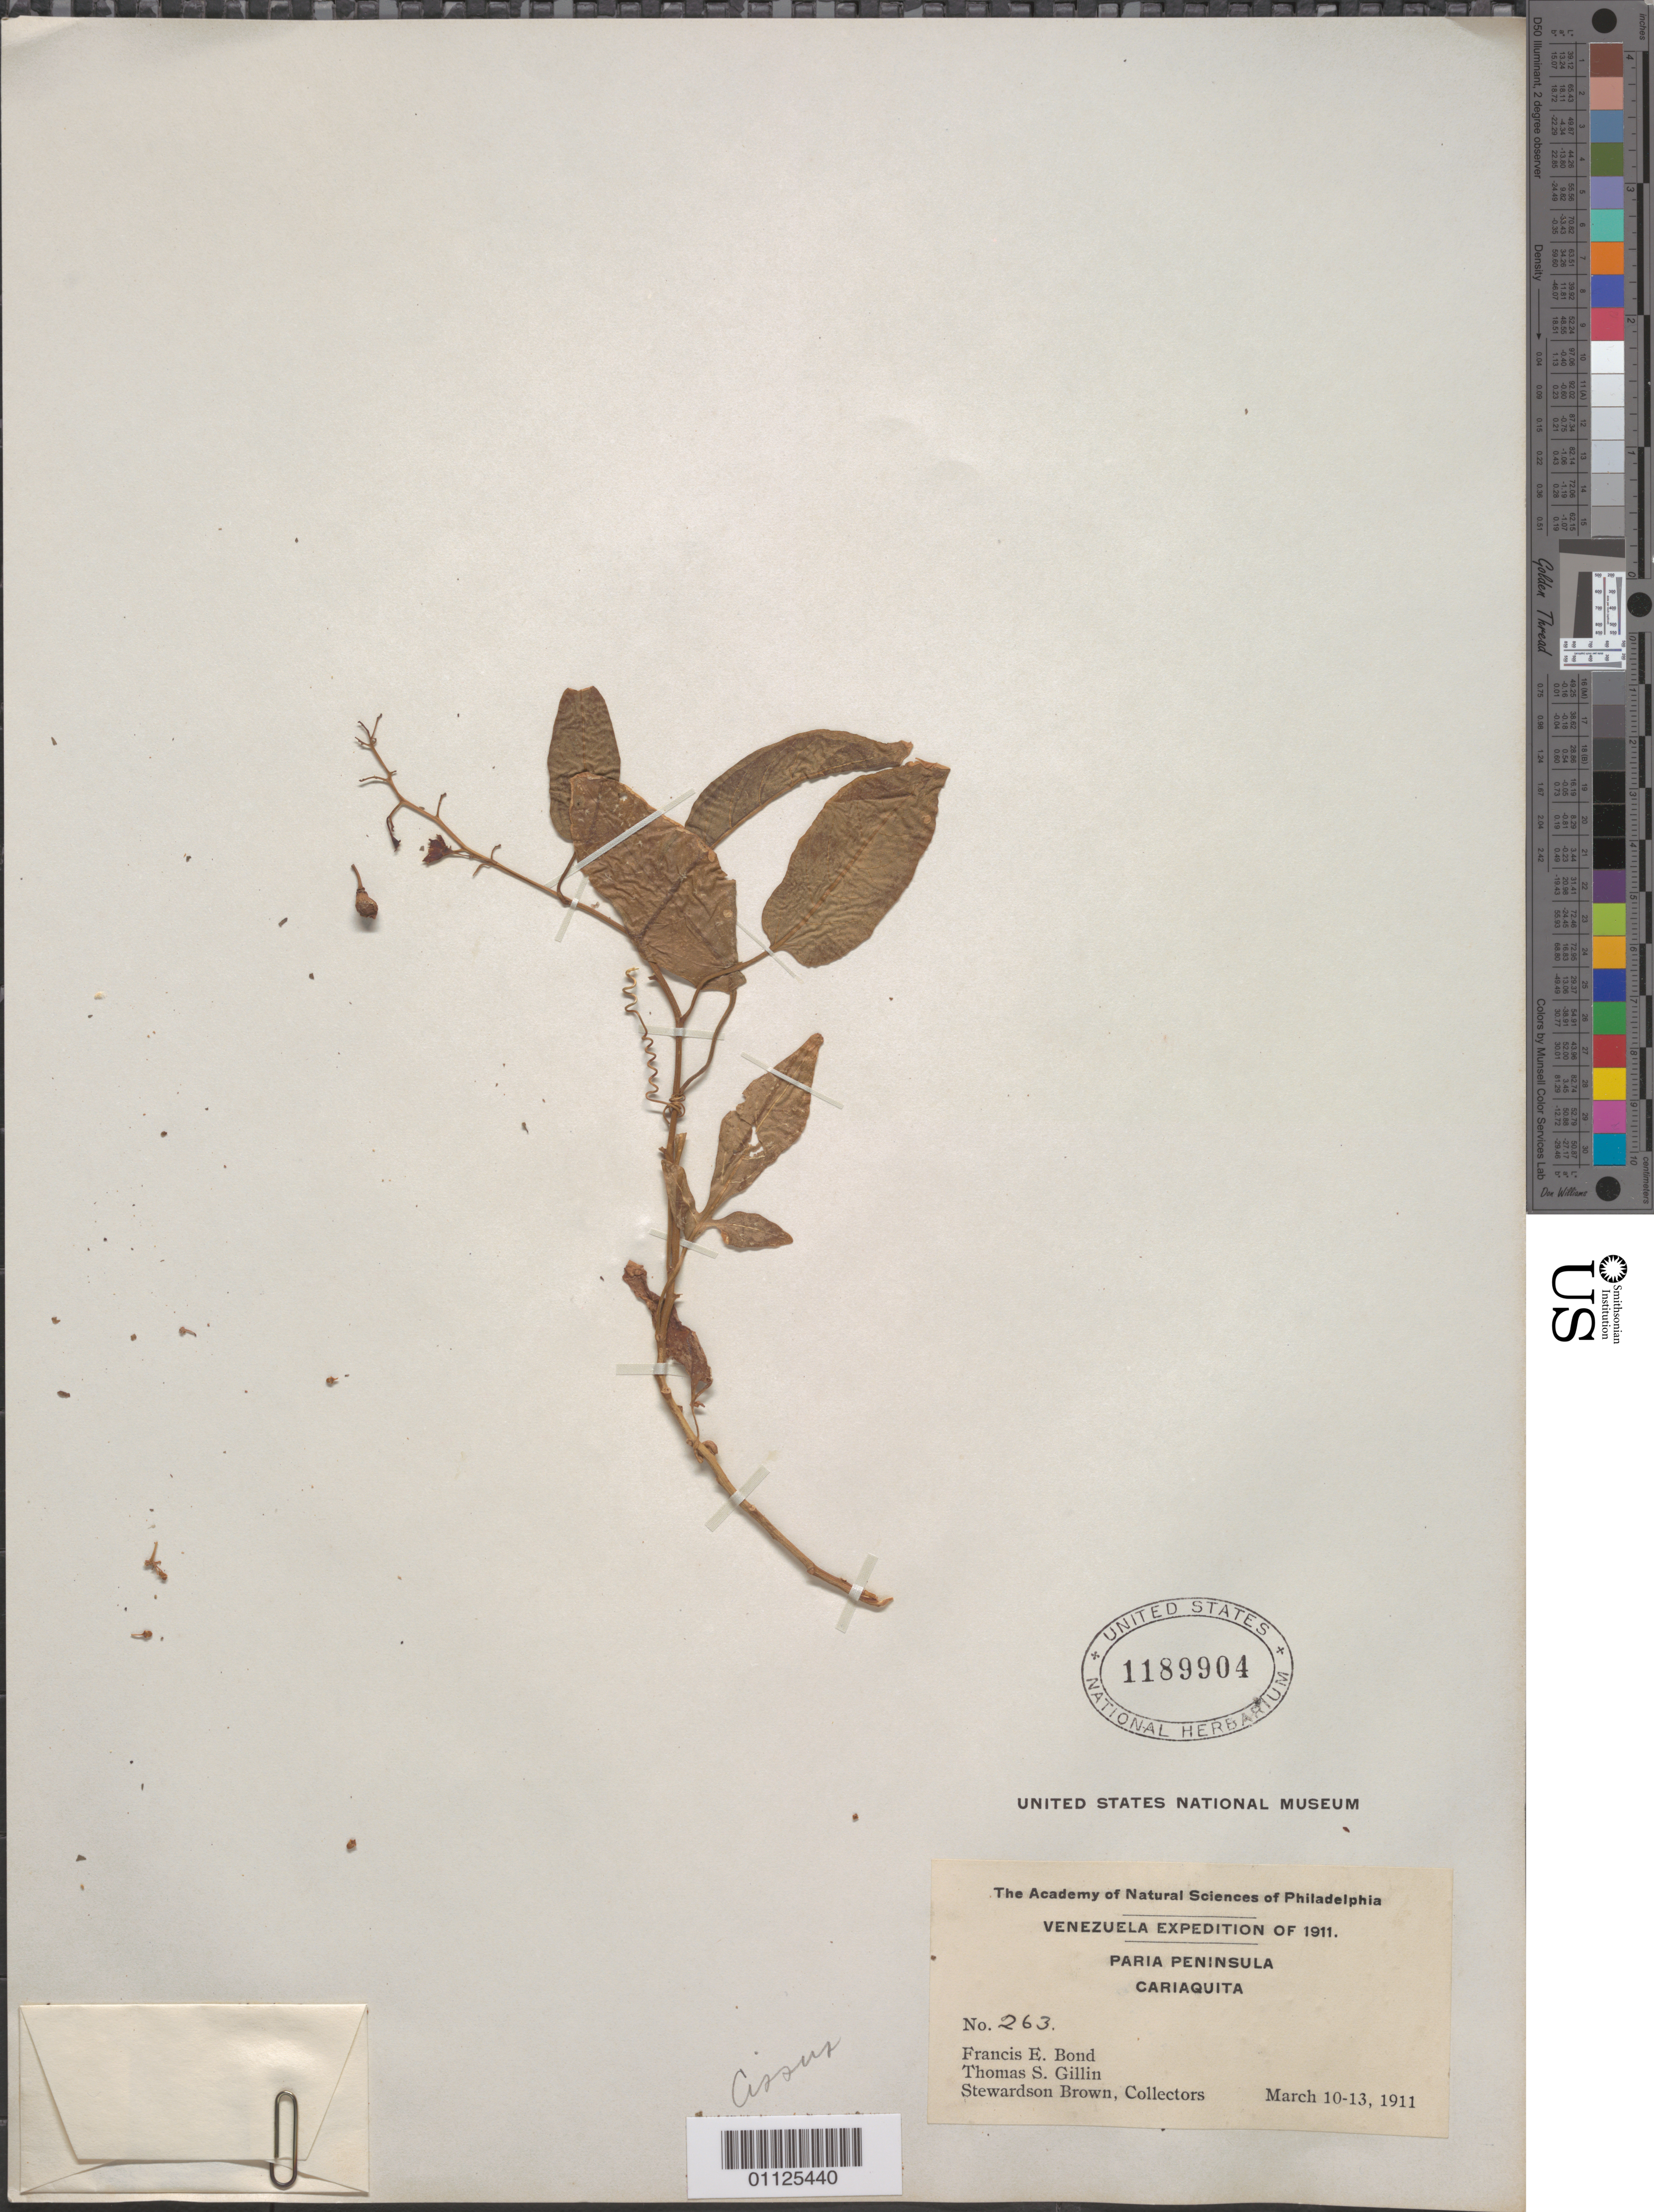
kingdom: Plantae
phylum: Tracheophyta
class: Magnoliopsida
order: Vitales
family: Vitaceae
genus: Cissus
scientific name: Cissus verticillata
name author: (L.) Nicolson & C.E. Jarvis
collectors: F. Bond, T. Gillin & S. Brown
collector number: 263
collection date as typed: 10-13 March 1911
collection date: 1911-03-10/1911-03-13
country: Venezuela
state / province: Sucre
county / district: Valdez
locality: Paria Peninsula, Cariaquito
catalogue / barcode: US 1189904